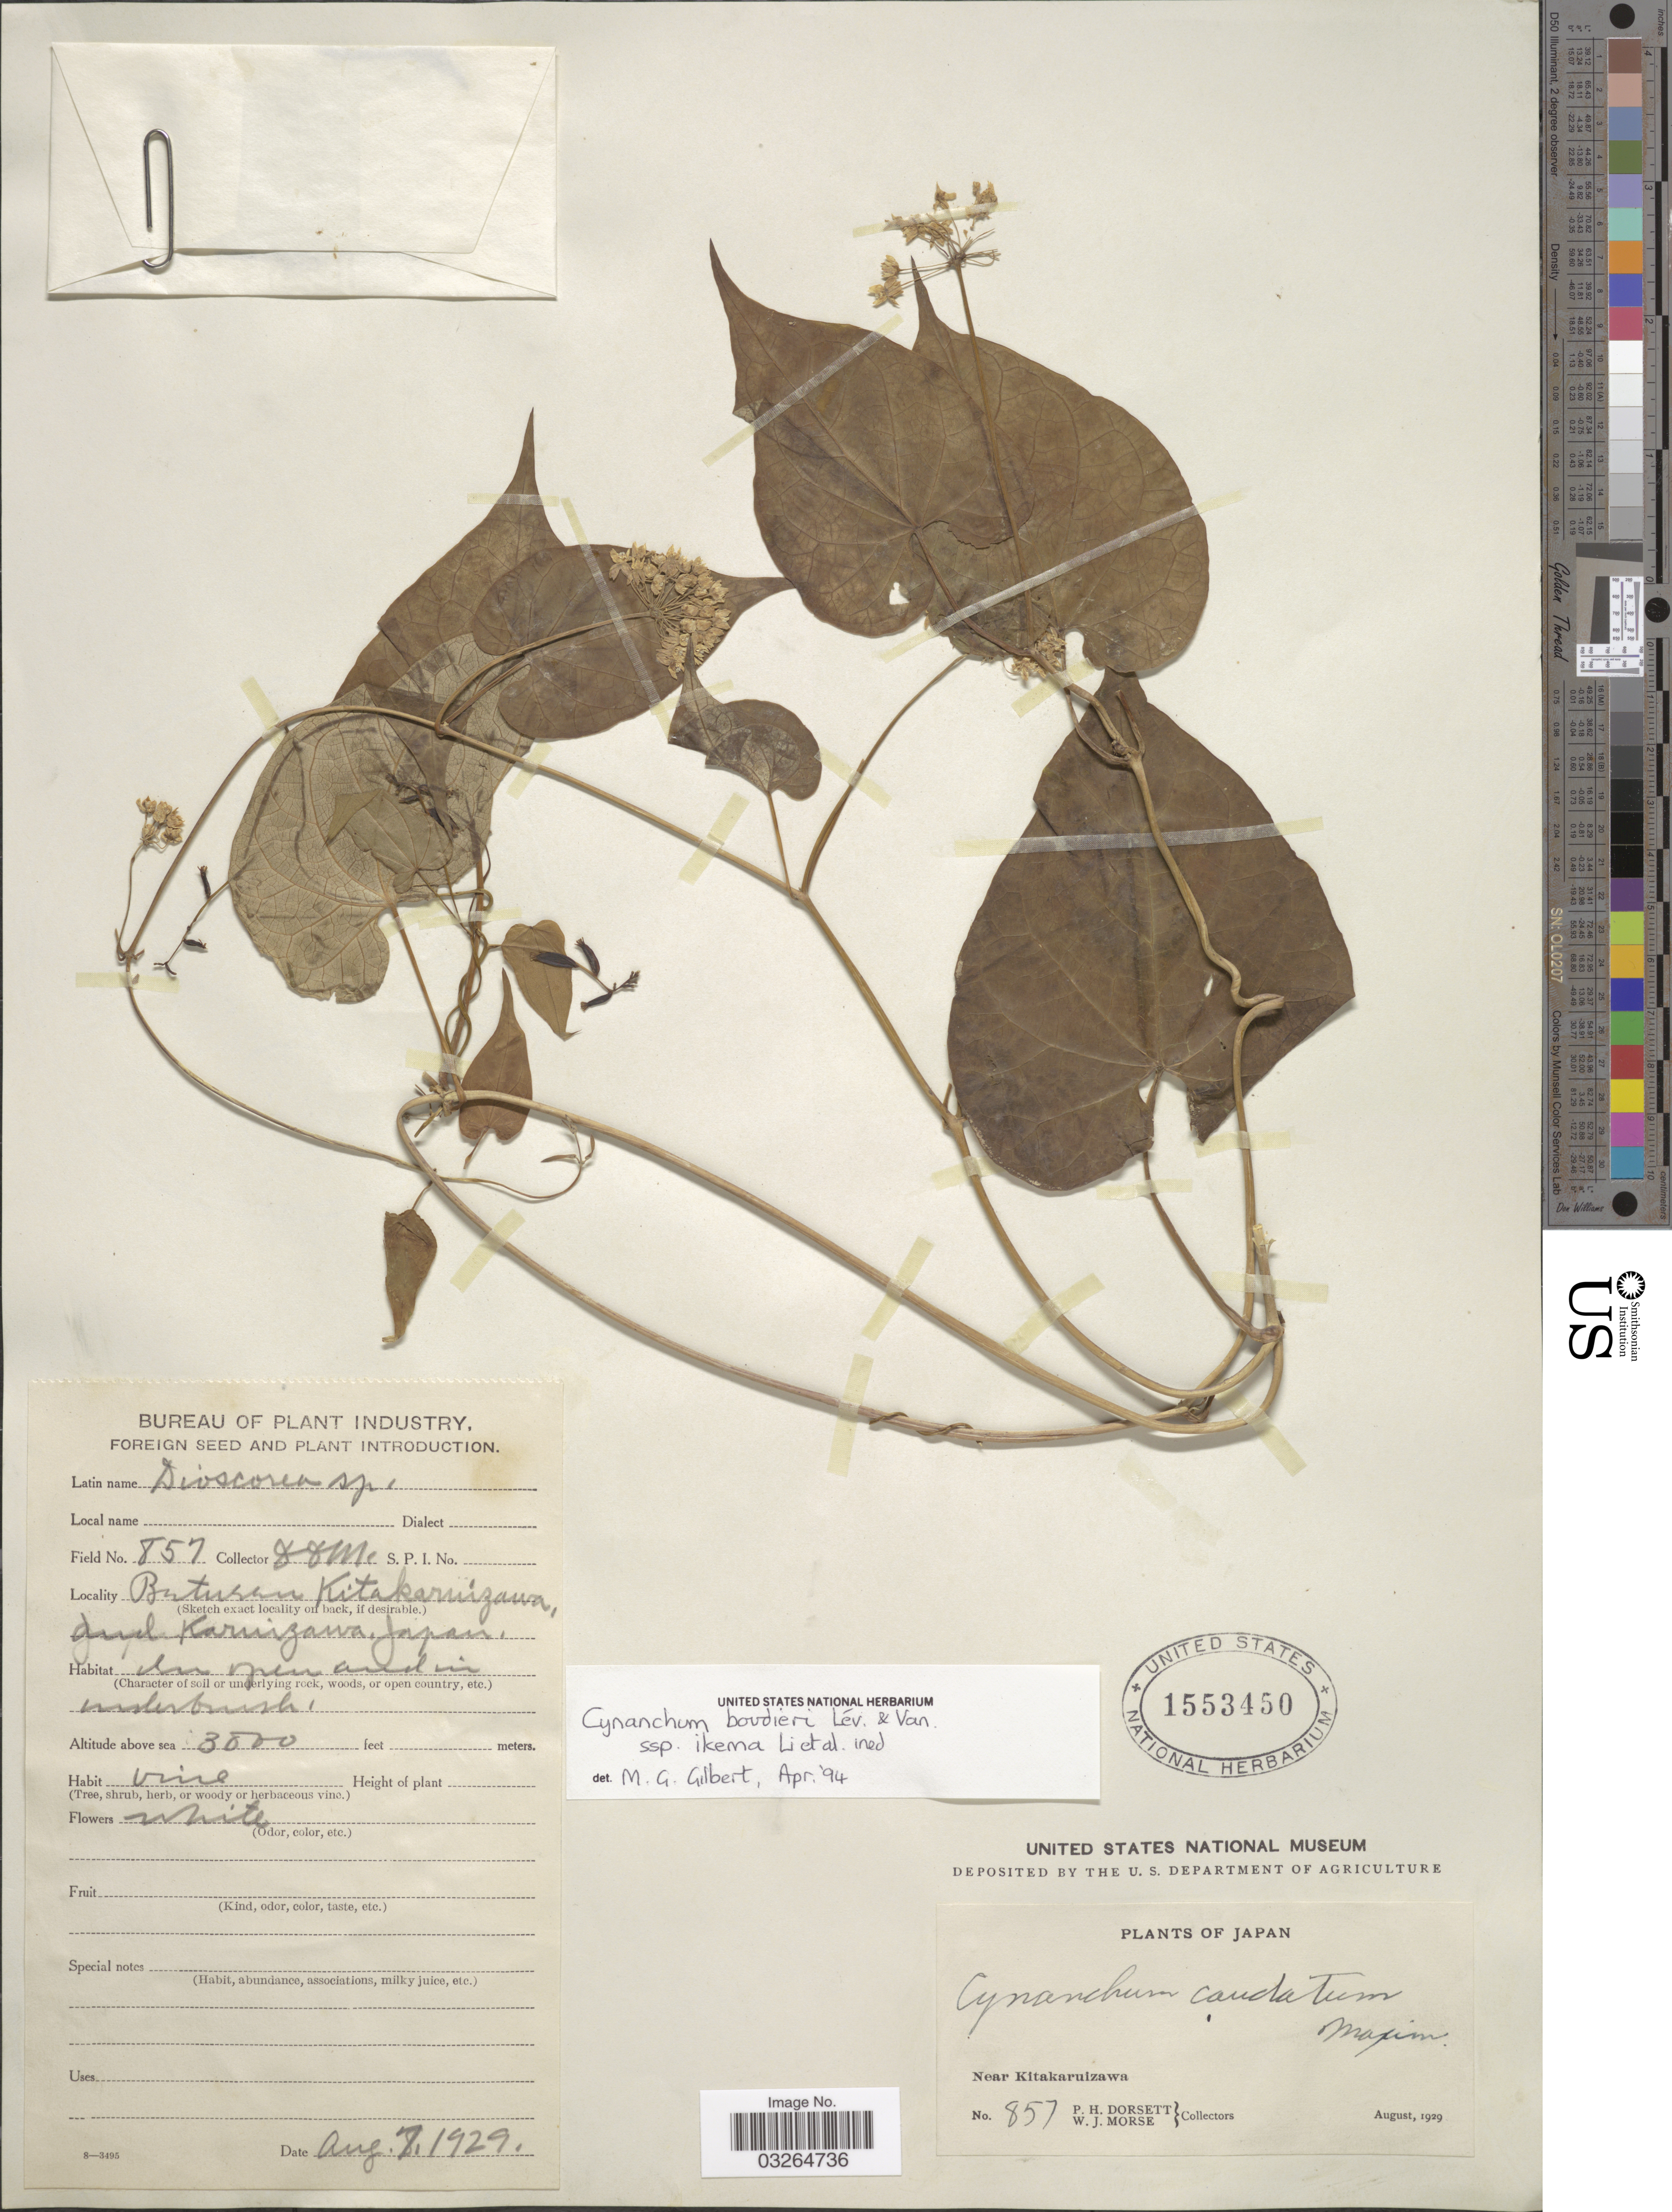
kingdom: Plantae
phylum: Tracheophyta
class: Magnoliopsida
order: Gentianales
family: Apocynaceae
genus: Cynanchum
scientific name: Cynanchum boudieri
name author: H. Lév. & Vaniot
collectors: P. H. Dorsett & W. J. Morse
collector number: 857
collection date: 1929-08-07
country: Japan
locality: Near Kitakaruizawa. Between Kitakaruizaw, and Karuizawa.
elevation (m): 914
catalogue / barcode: US 1553450